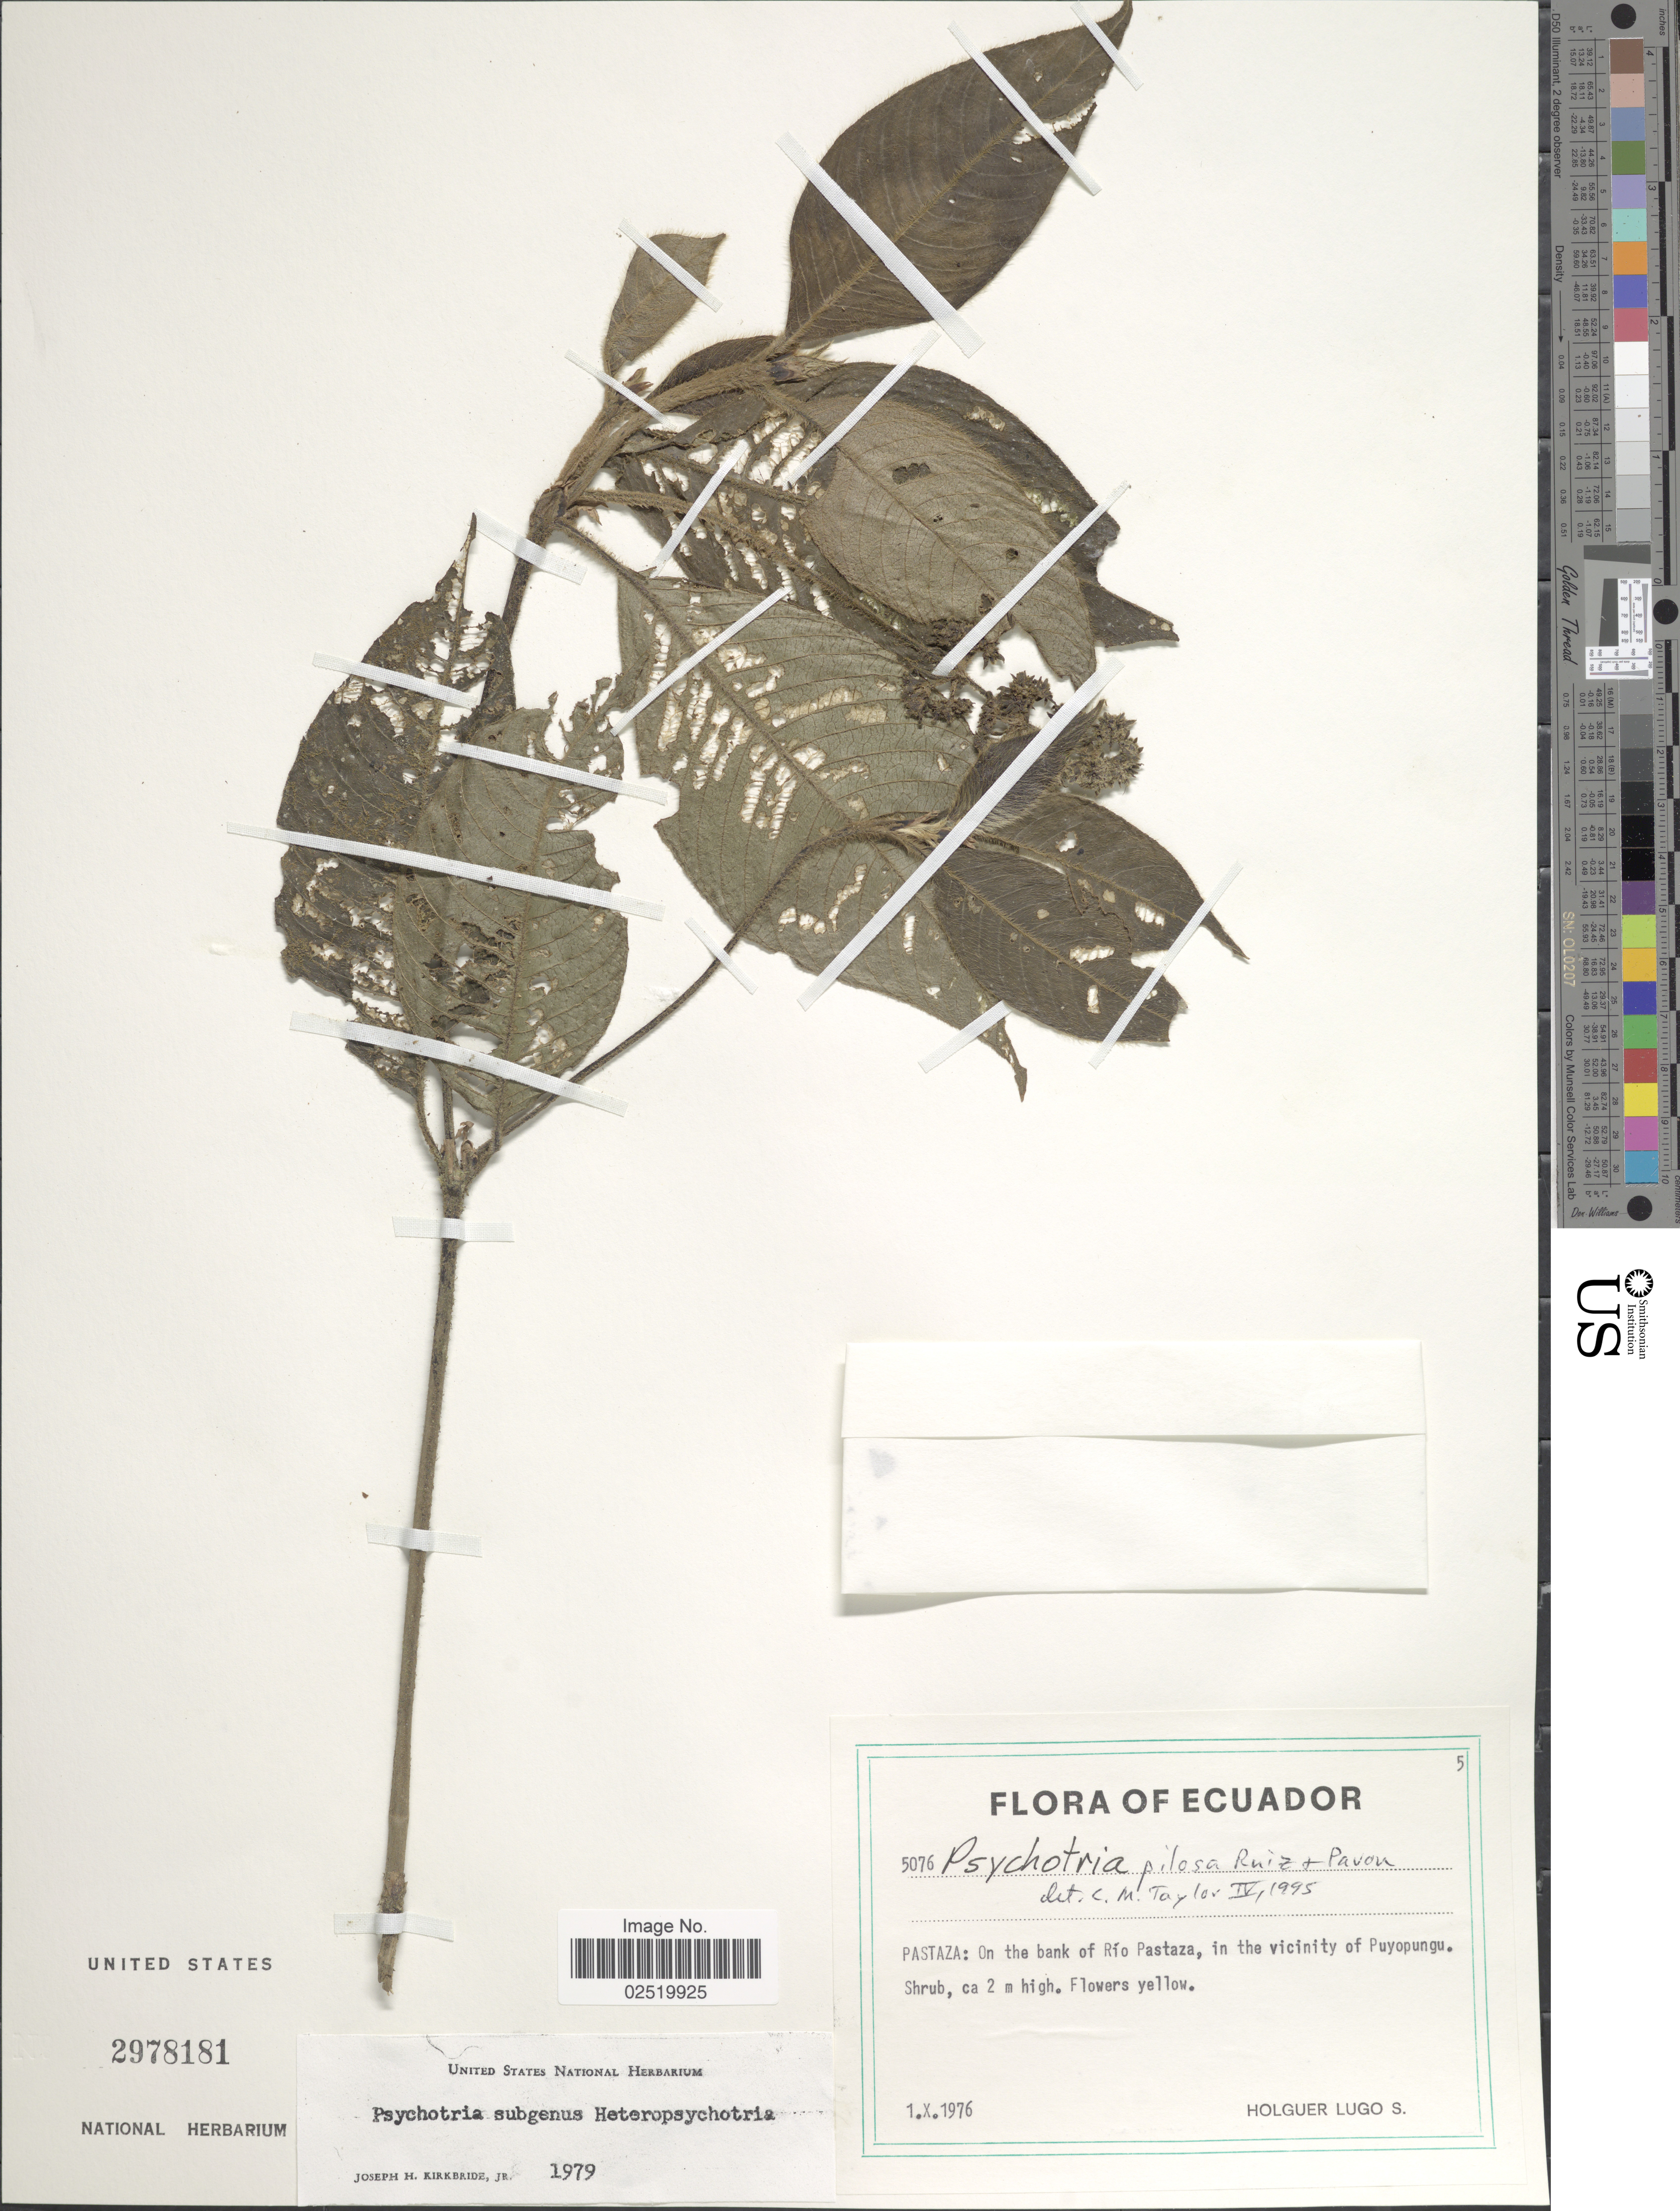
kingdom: Plantae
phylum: Tracheophyta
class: Magnoliopsida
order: Gentianales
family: Rubiaceae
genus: Psychotria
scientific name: Psychotria pilosa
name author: Ruiz & Pav.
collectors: H. Lugo S.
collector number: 5076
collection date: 1976-10-01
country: Ecuador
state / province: Pastaza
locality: On the bank of Rio Pastaza, in the viicnity of Puyopungu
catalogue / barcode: US 2978181